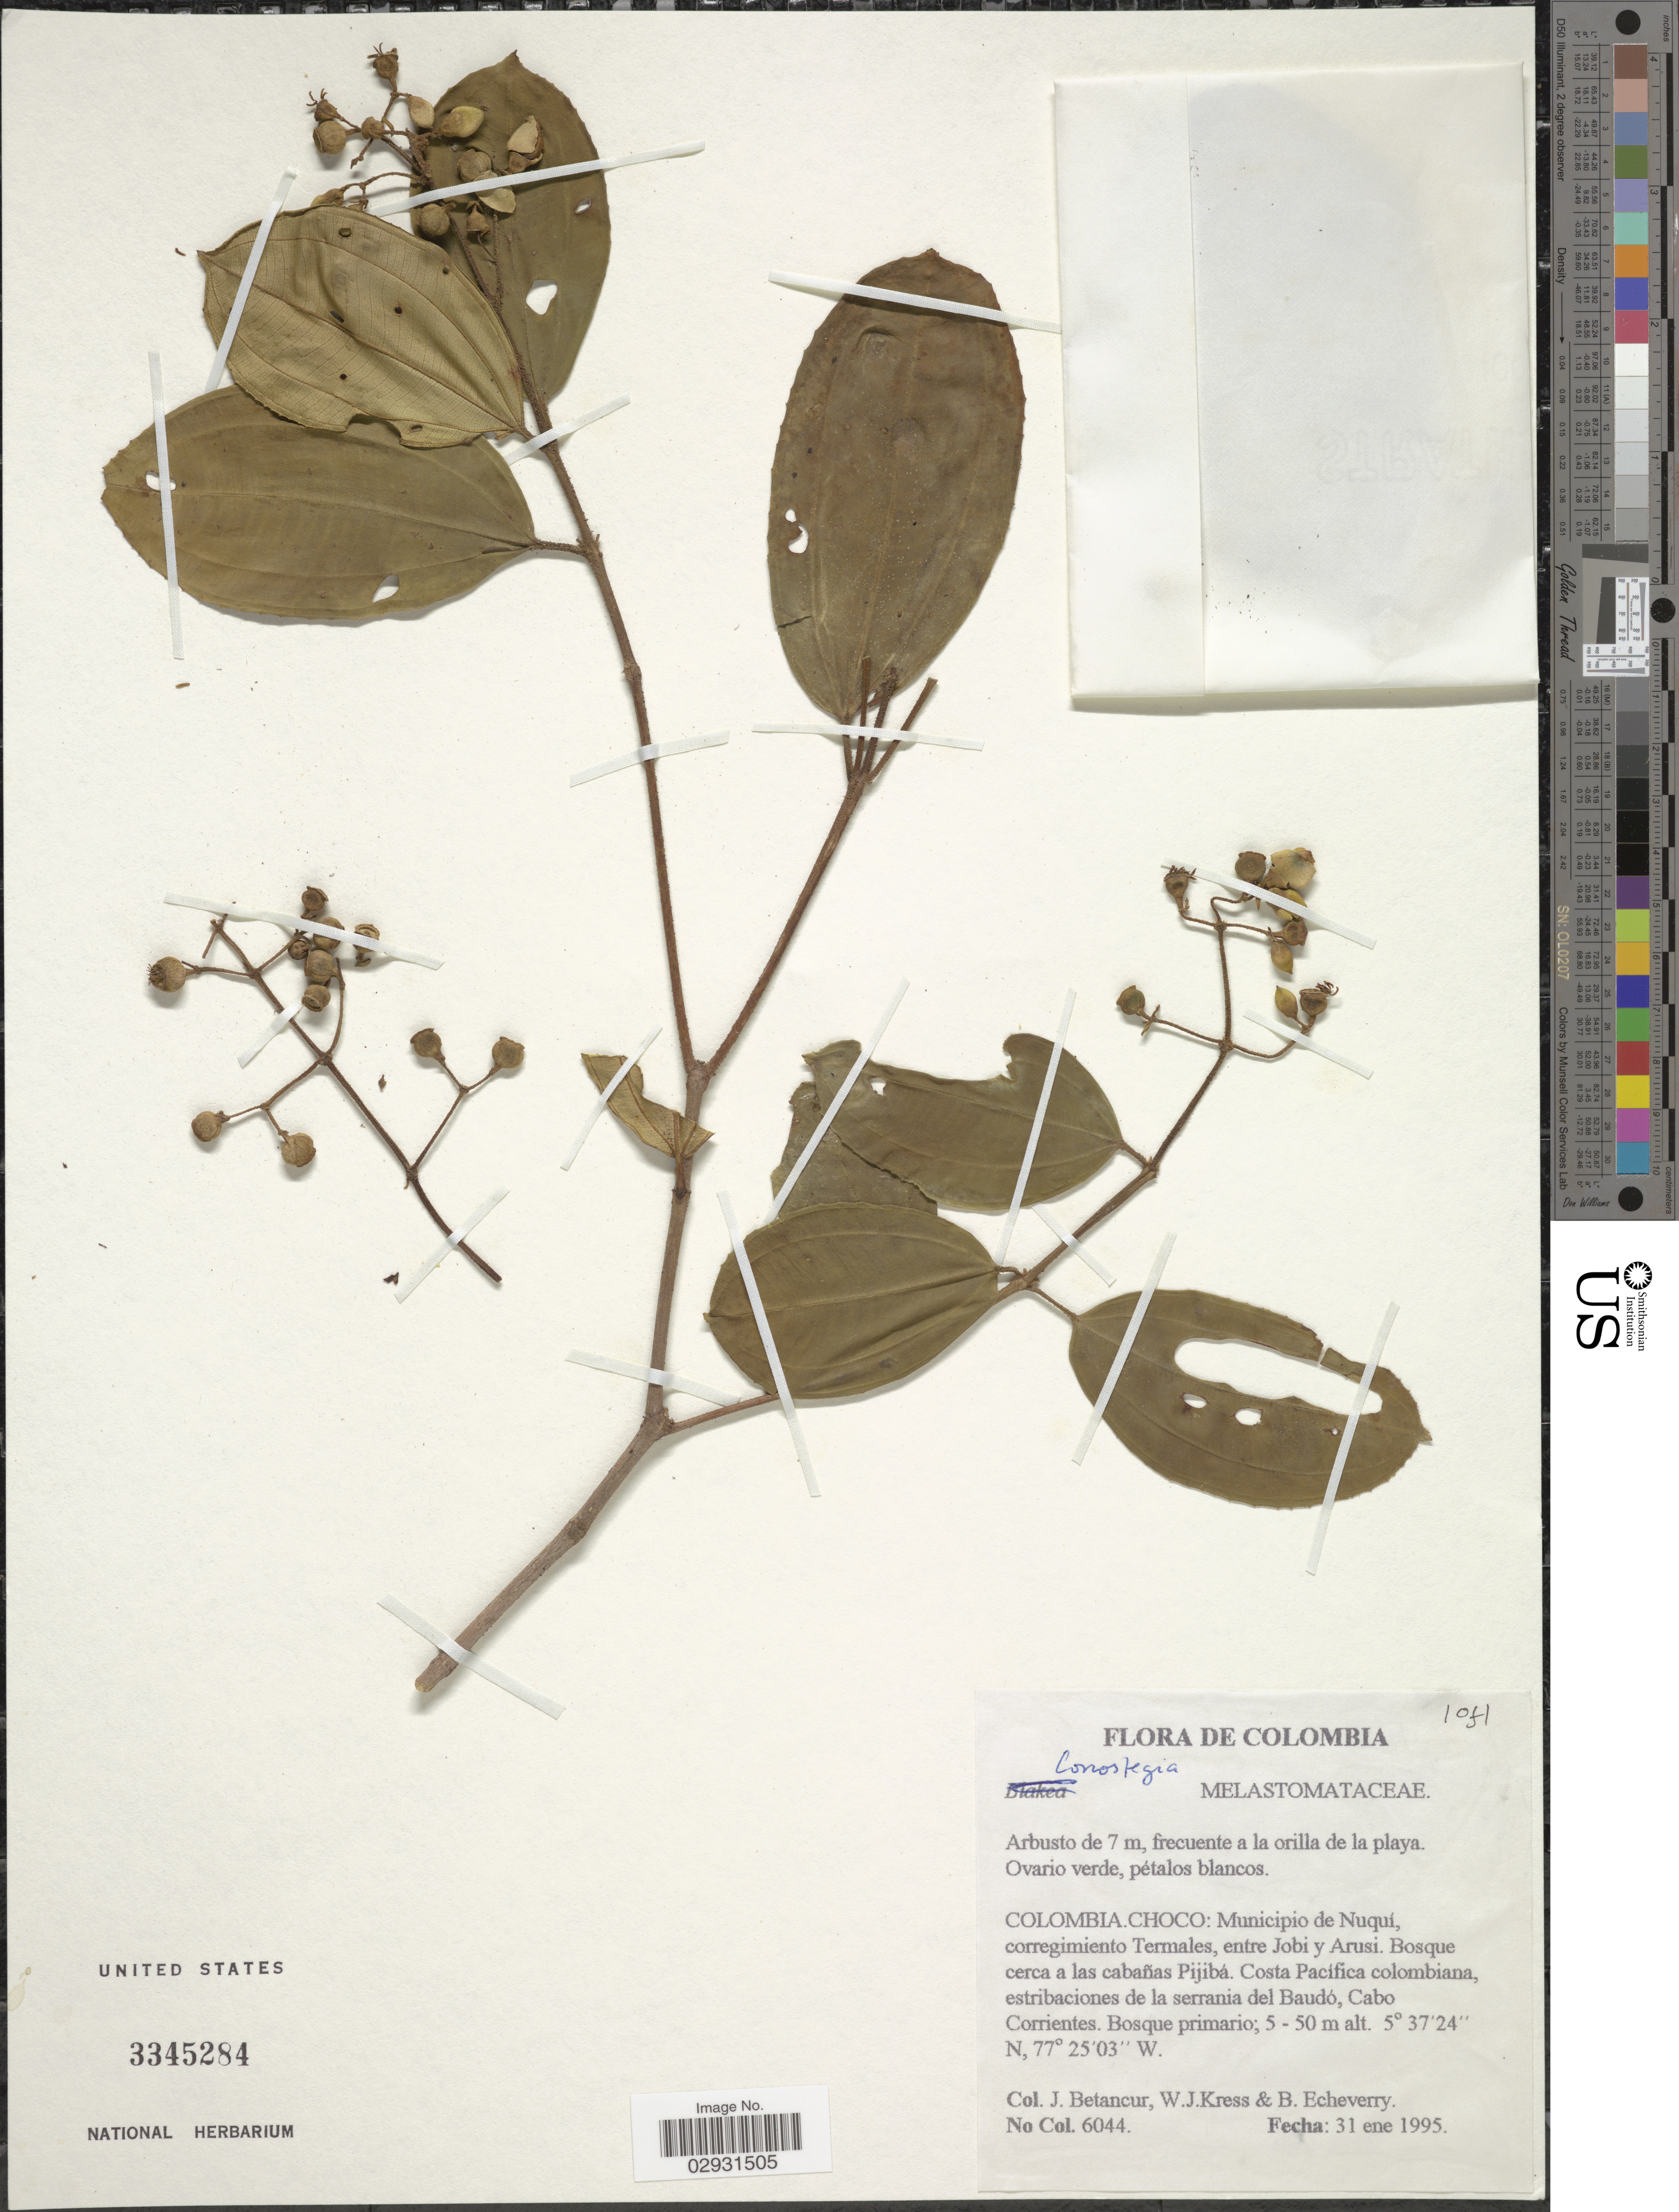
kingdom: Plantae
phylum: Tracheophyta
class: Magnoliopsida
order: Myrtales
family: Melastomataceae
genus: Conostegia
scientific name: Conostegia sp.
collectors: J. Betancur, W. J. Kress & B. Echeverry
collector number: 6044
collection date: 1995-01-31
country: Colombia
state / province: Chocó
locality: Municipio de Nuquí corregimiento Termales, entre Jobi y Arusi. Bosque cerca a las cabañas Pijibá. Costa Pacifica colombiana, estribaciones de la serrania del Baudó, Cabo Corrientes.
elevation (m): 5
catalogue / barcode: US 3345284